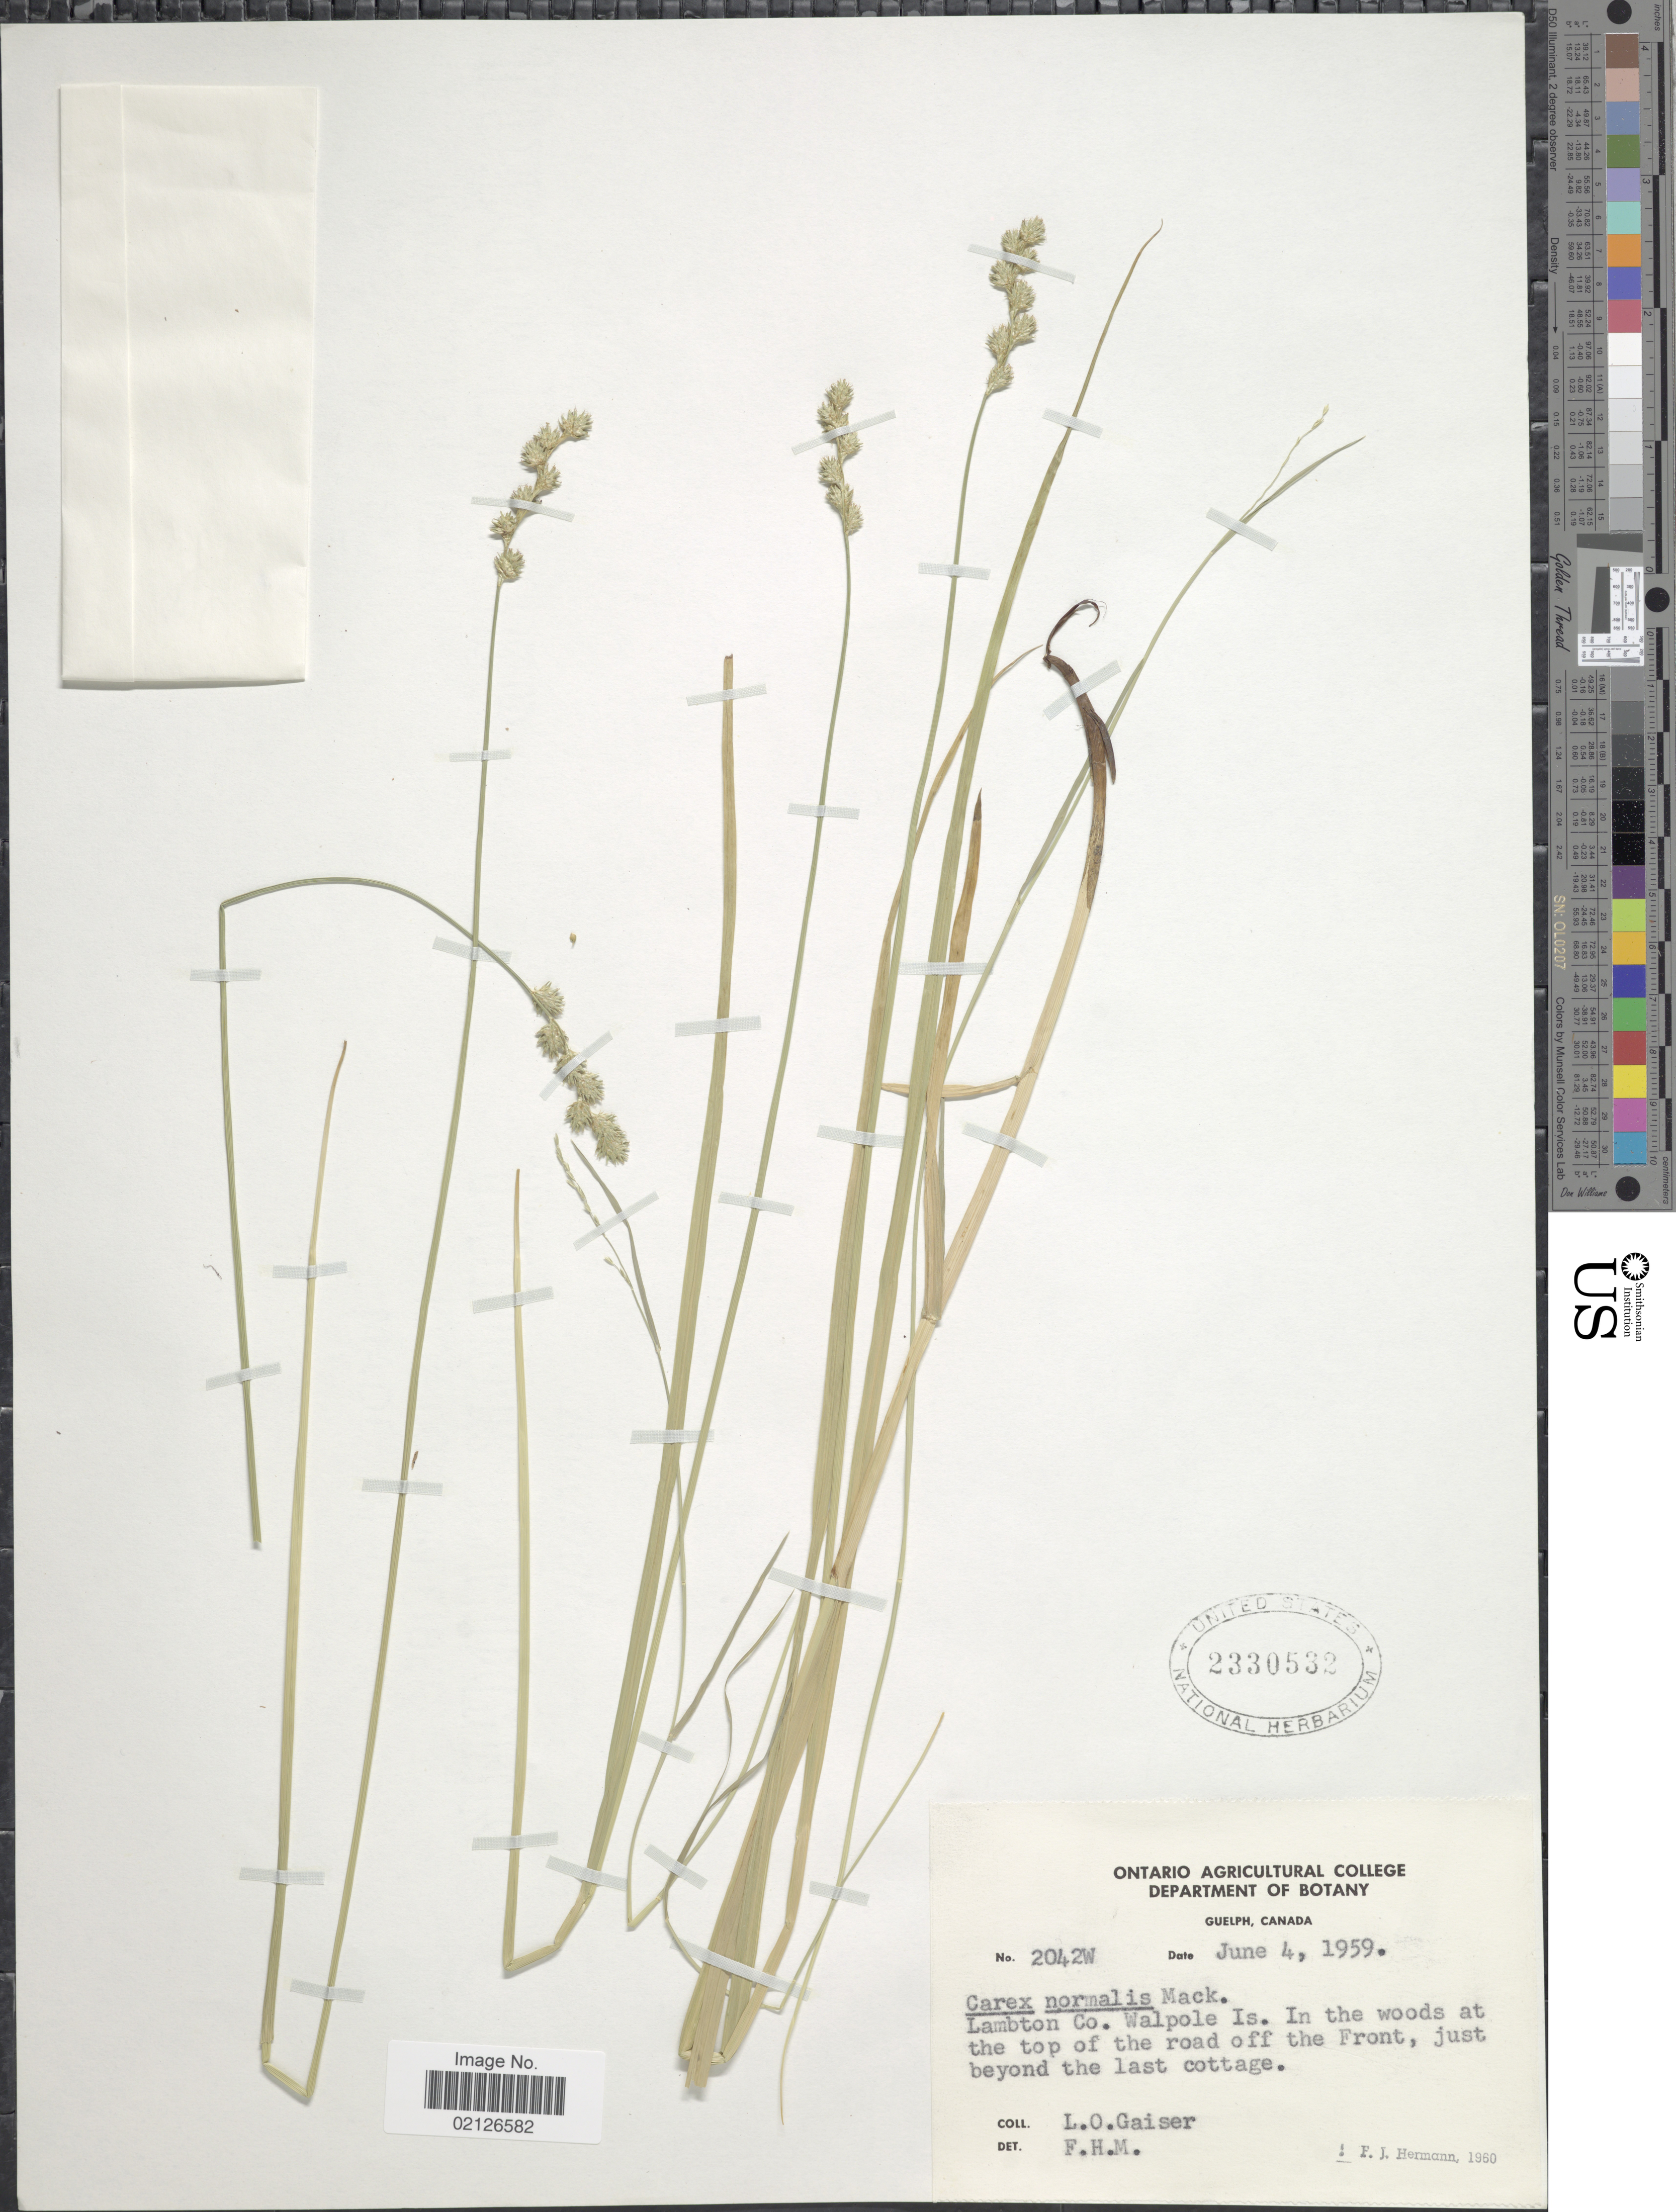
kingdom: Plantae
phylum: Tracheophyta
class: Liliopsida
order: Poales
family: Cyperaceae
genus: Carex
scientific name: Carex normalis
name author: Mack.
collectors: L. Gaiser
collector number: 2042W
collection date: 1959-06-04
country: Canada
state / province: Ontario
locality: Guelph, Lambton Co., Walpole Is., in the woods at the top of the road off the Front, just beyond the last cottage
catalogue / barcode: US 2330532